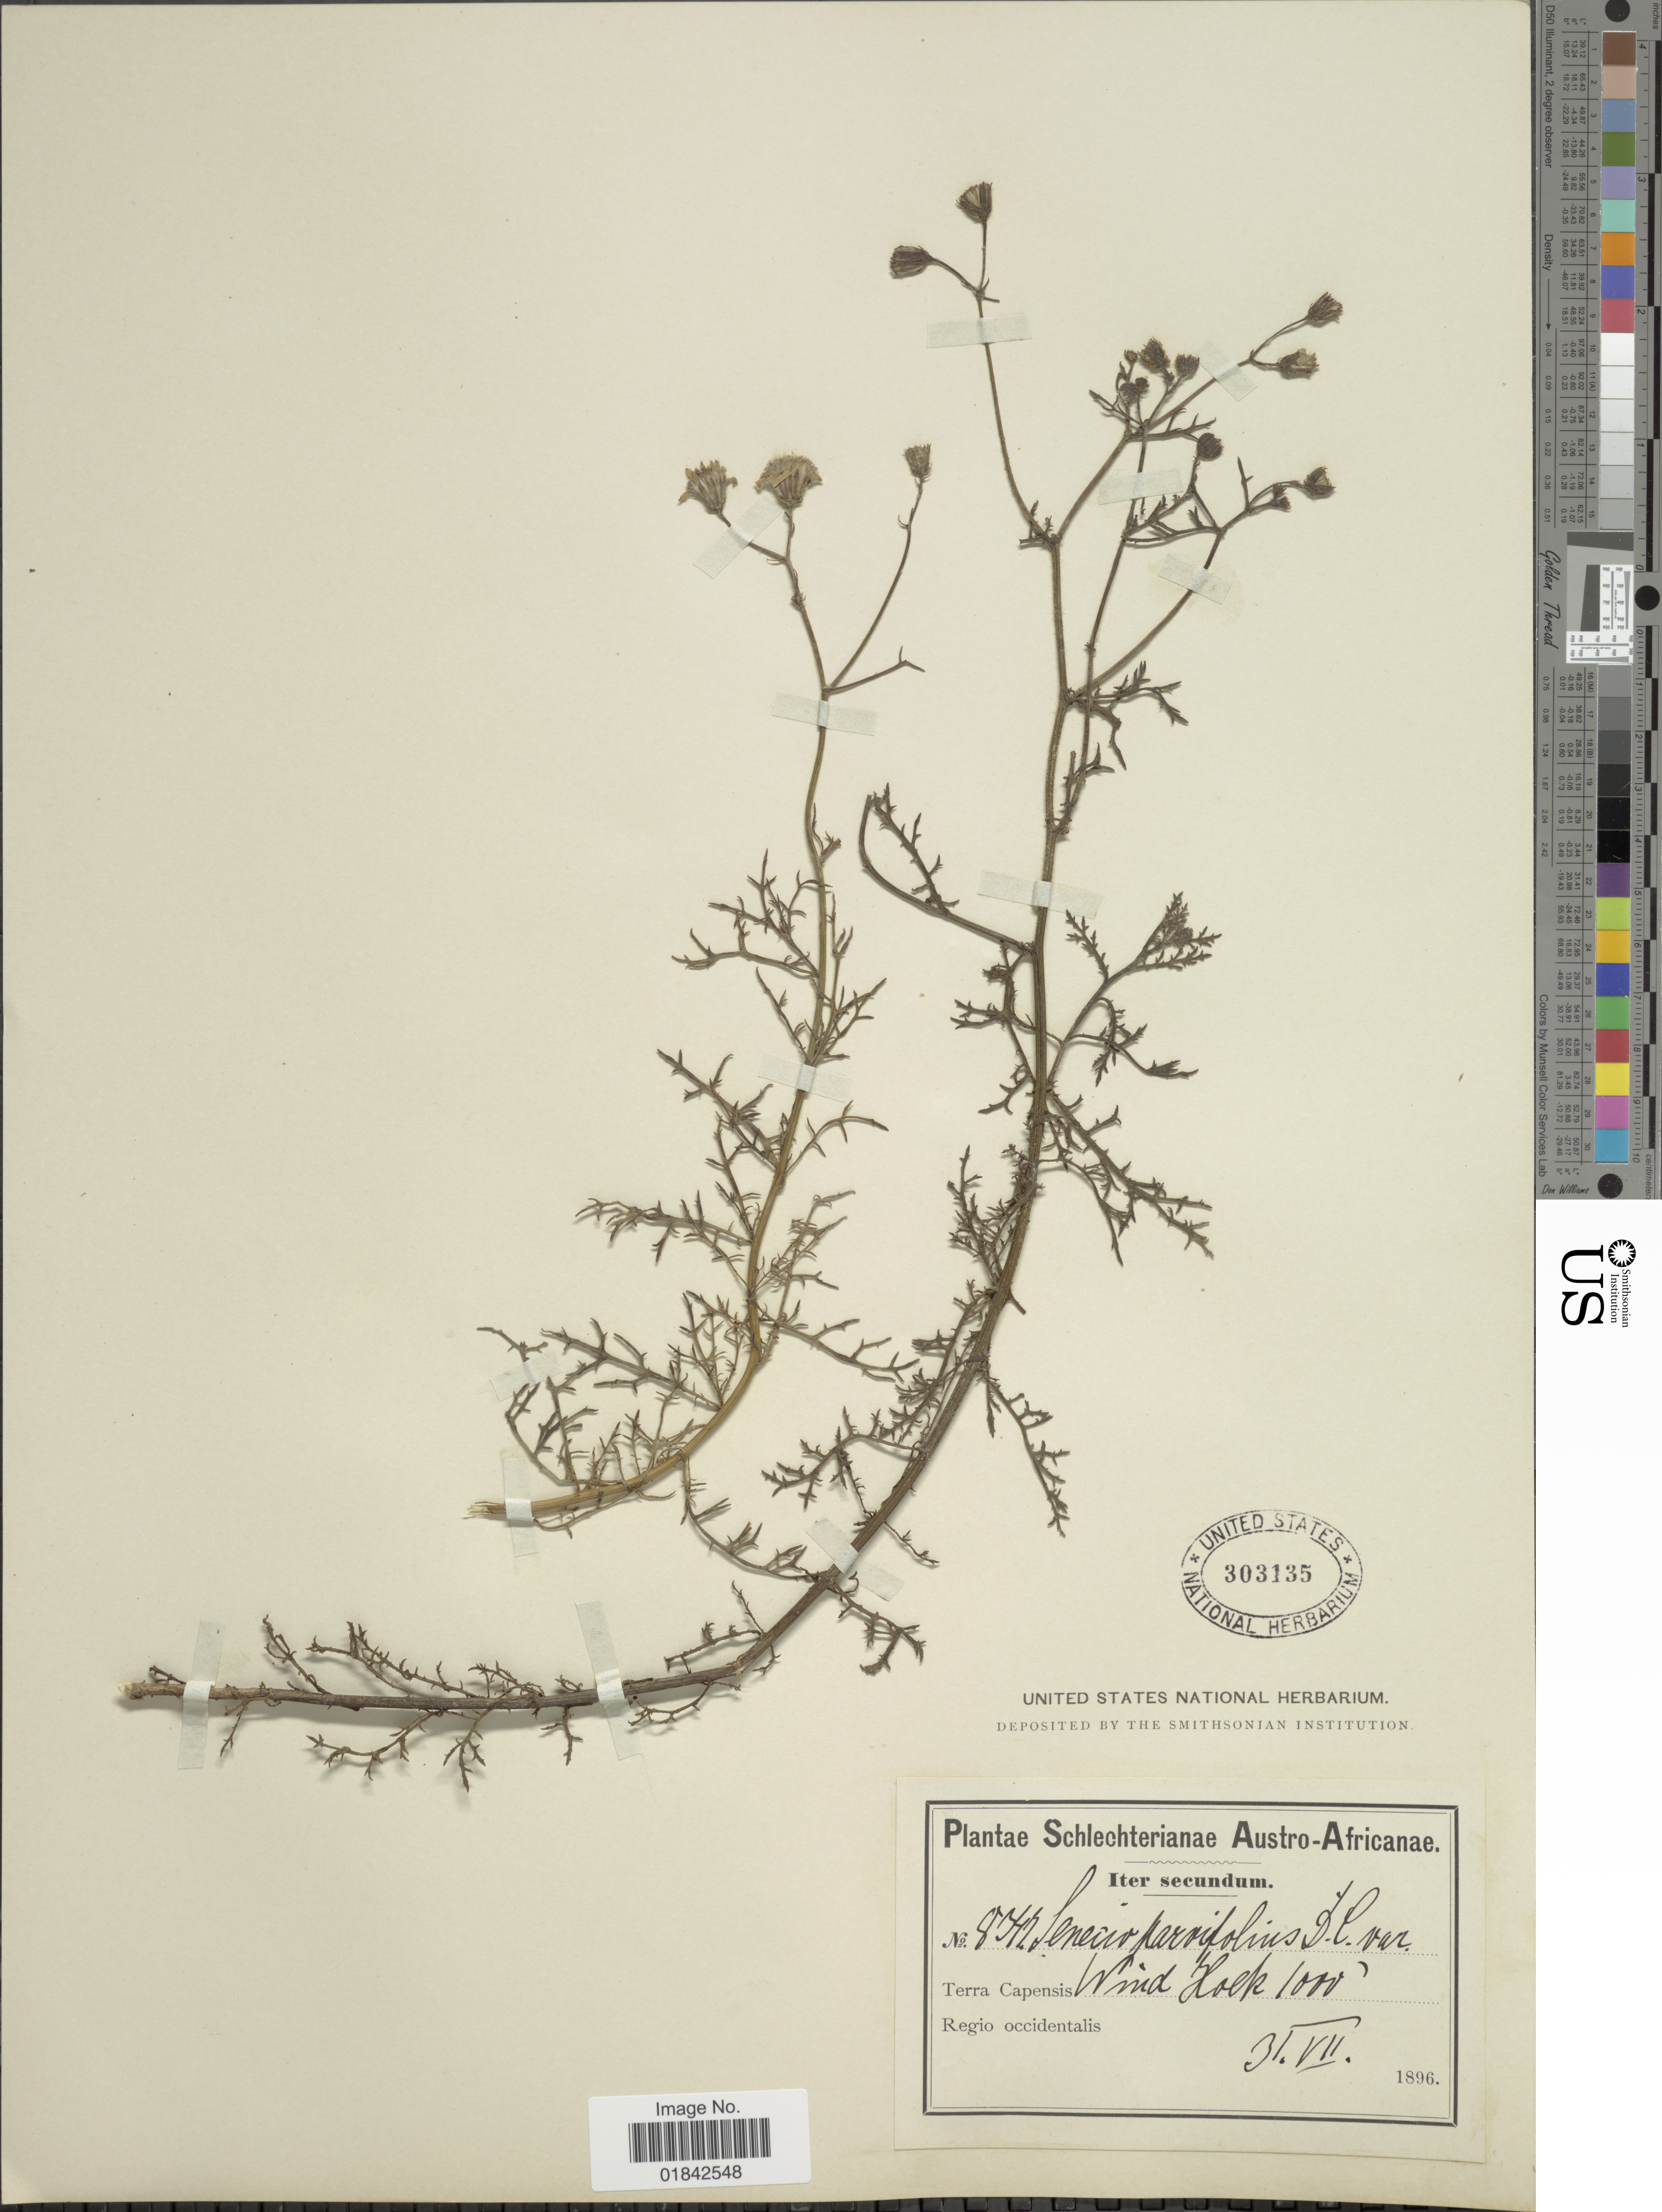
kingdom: Plantae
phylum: Tracheophyta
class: Magnoliopsida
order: Asterales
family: Asteraceae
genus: Senecio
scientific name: Senecio parvifolius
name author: DC.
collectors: Schlechter, --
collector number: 8347*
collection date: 1896-07-31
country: South Africa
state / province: Western Cape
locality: Austro-Africanae. Terra Capensis. Wind Hoek. Regio occidentalis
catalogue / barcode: US 303135